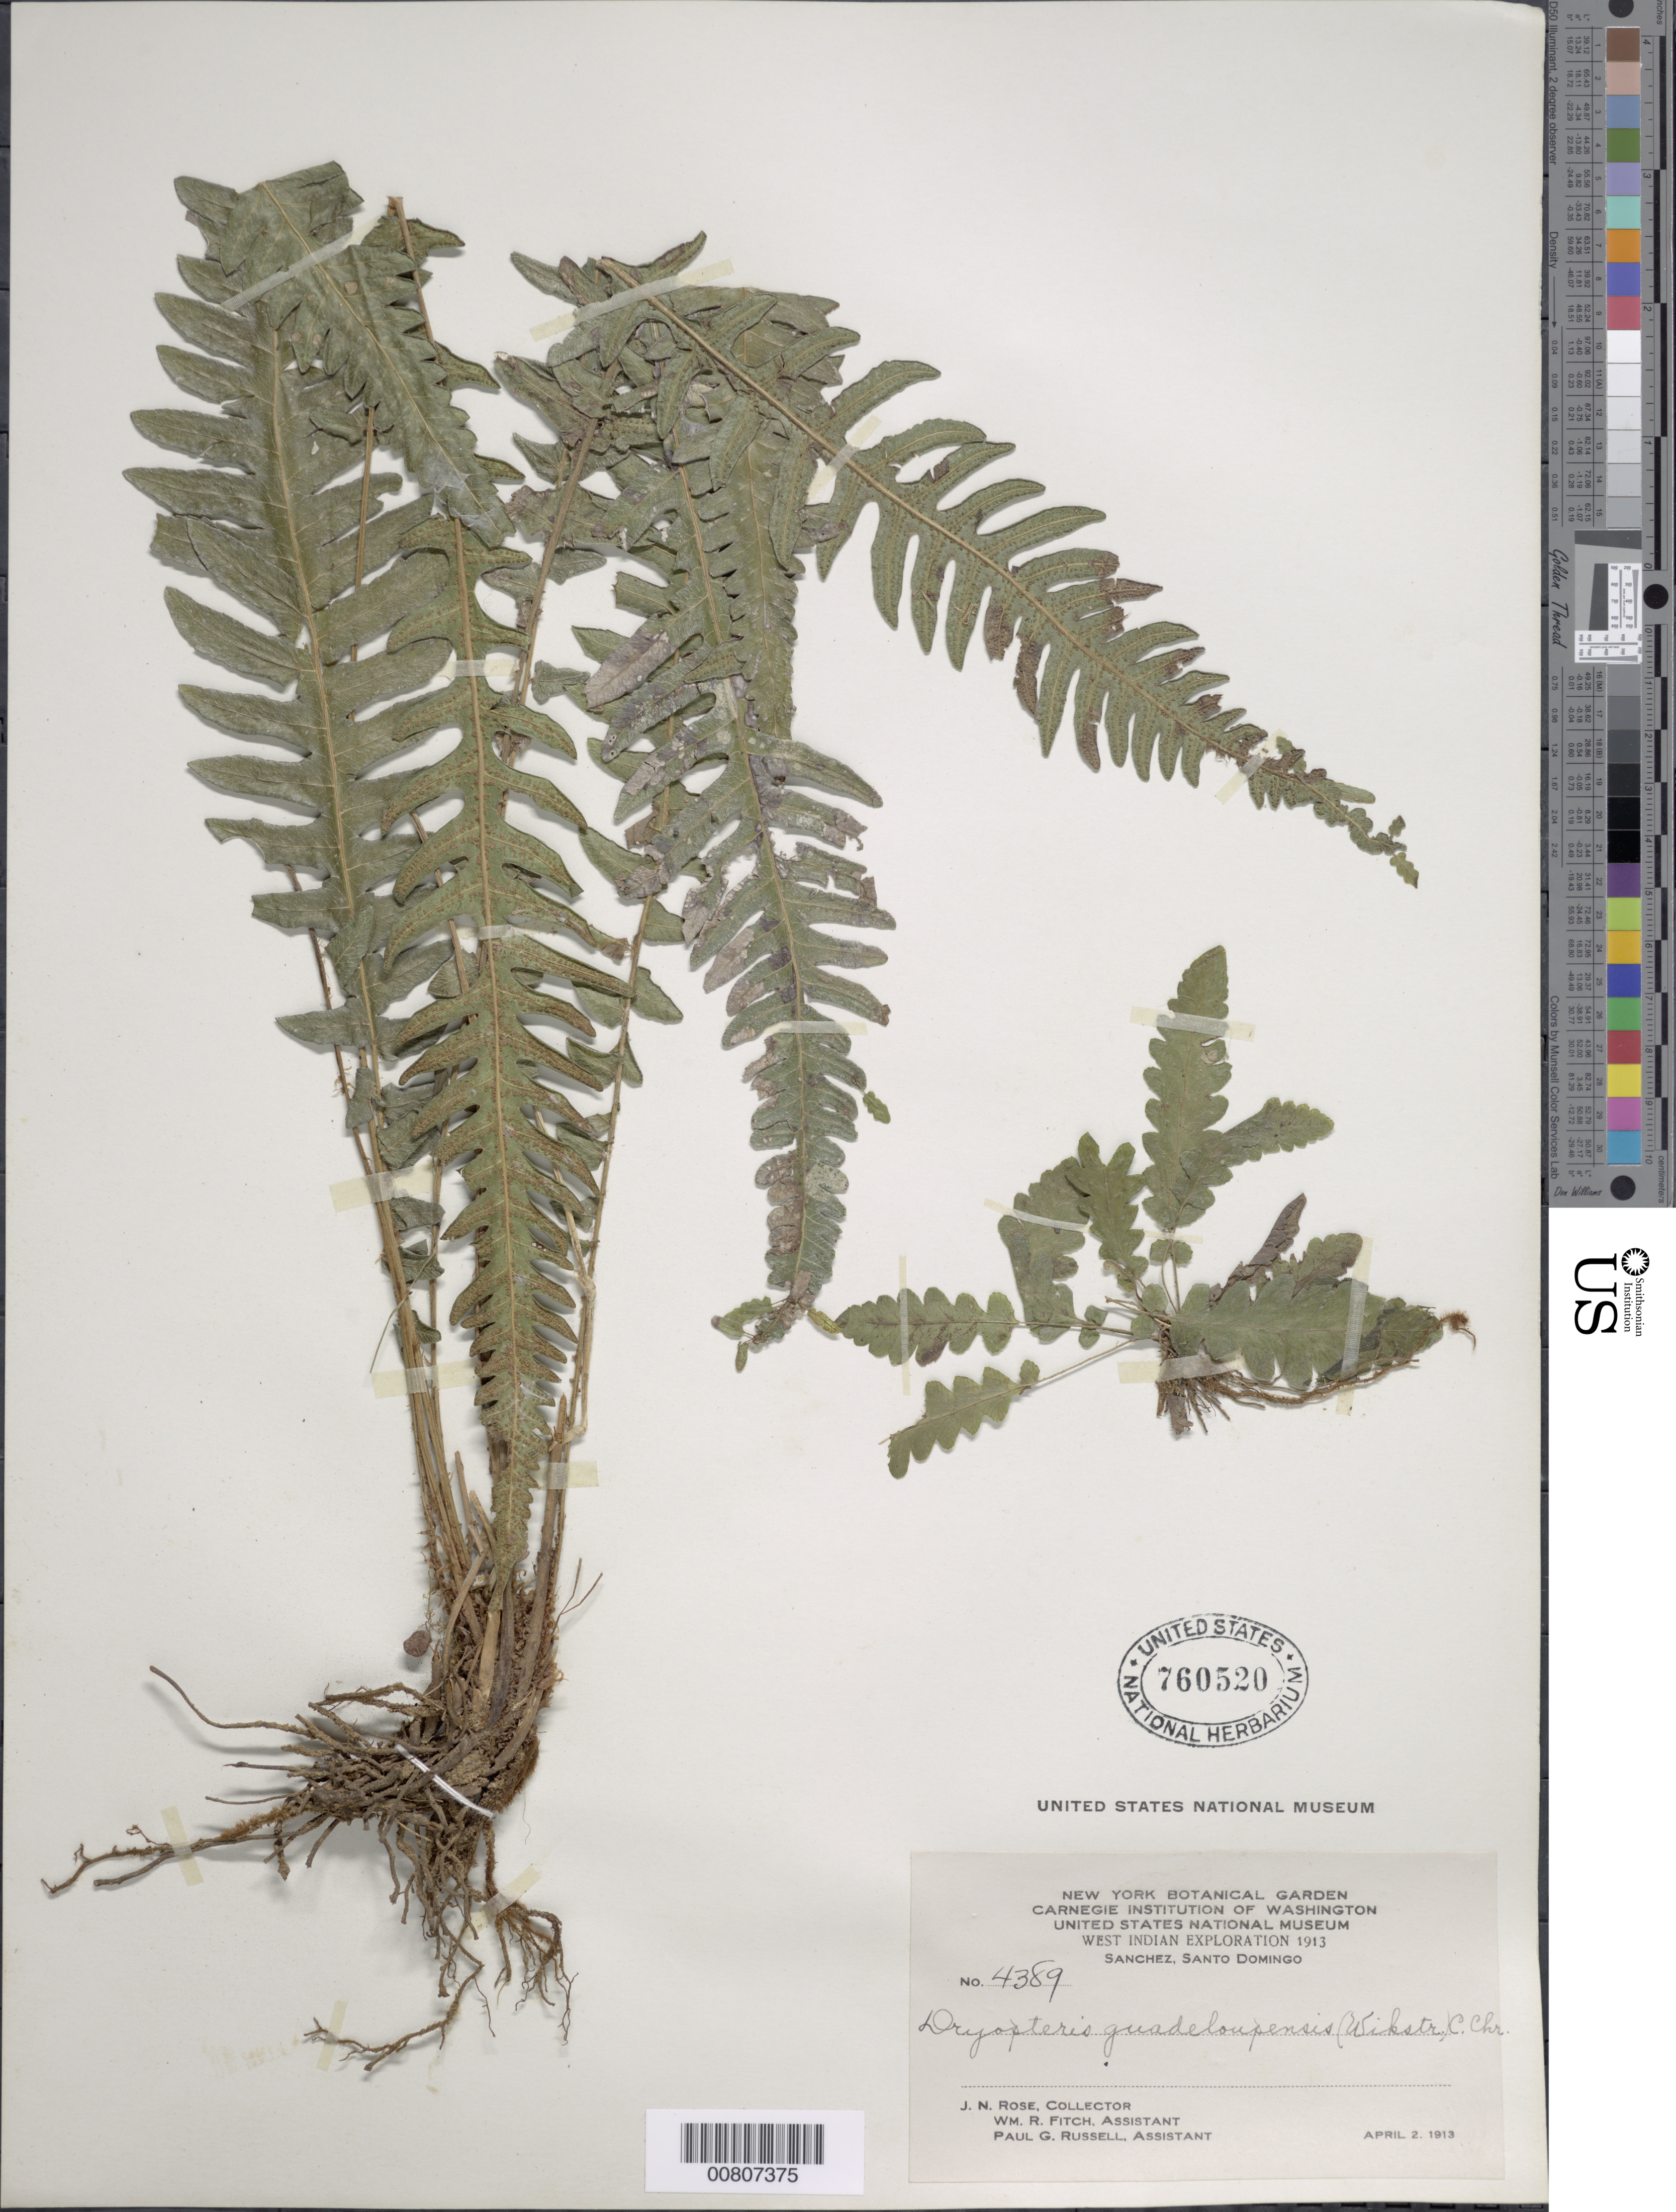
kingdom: Plantae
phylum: Tracheophyta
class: Polypodiopsida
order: Polypodiales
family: Thelypteridaceae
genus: Goniopteris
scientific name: Goniopteris guadelupensis (Wikstr.) comb. nov., ined 2015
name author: (Wikstr.)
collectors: J. N. Rose, W. R. Fitch & P. G. Russell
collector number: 4389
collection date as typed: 02 Apr 1913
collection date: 1913-04-02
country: Dominican Republic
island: Hispaniola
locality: Sanchez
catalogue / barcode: US 760520